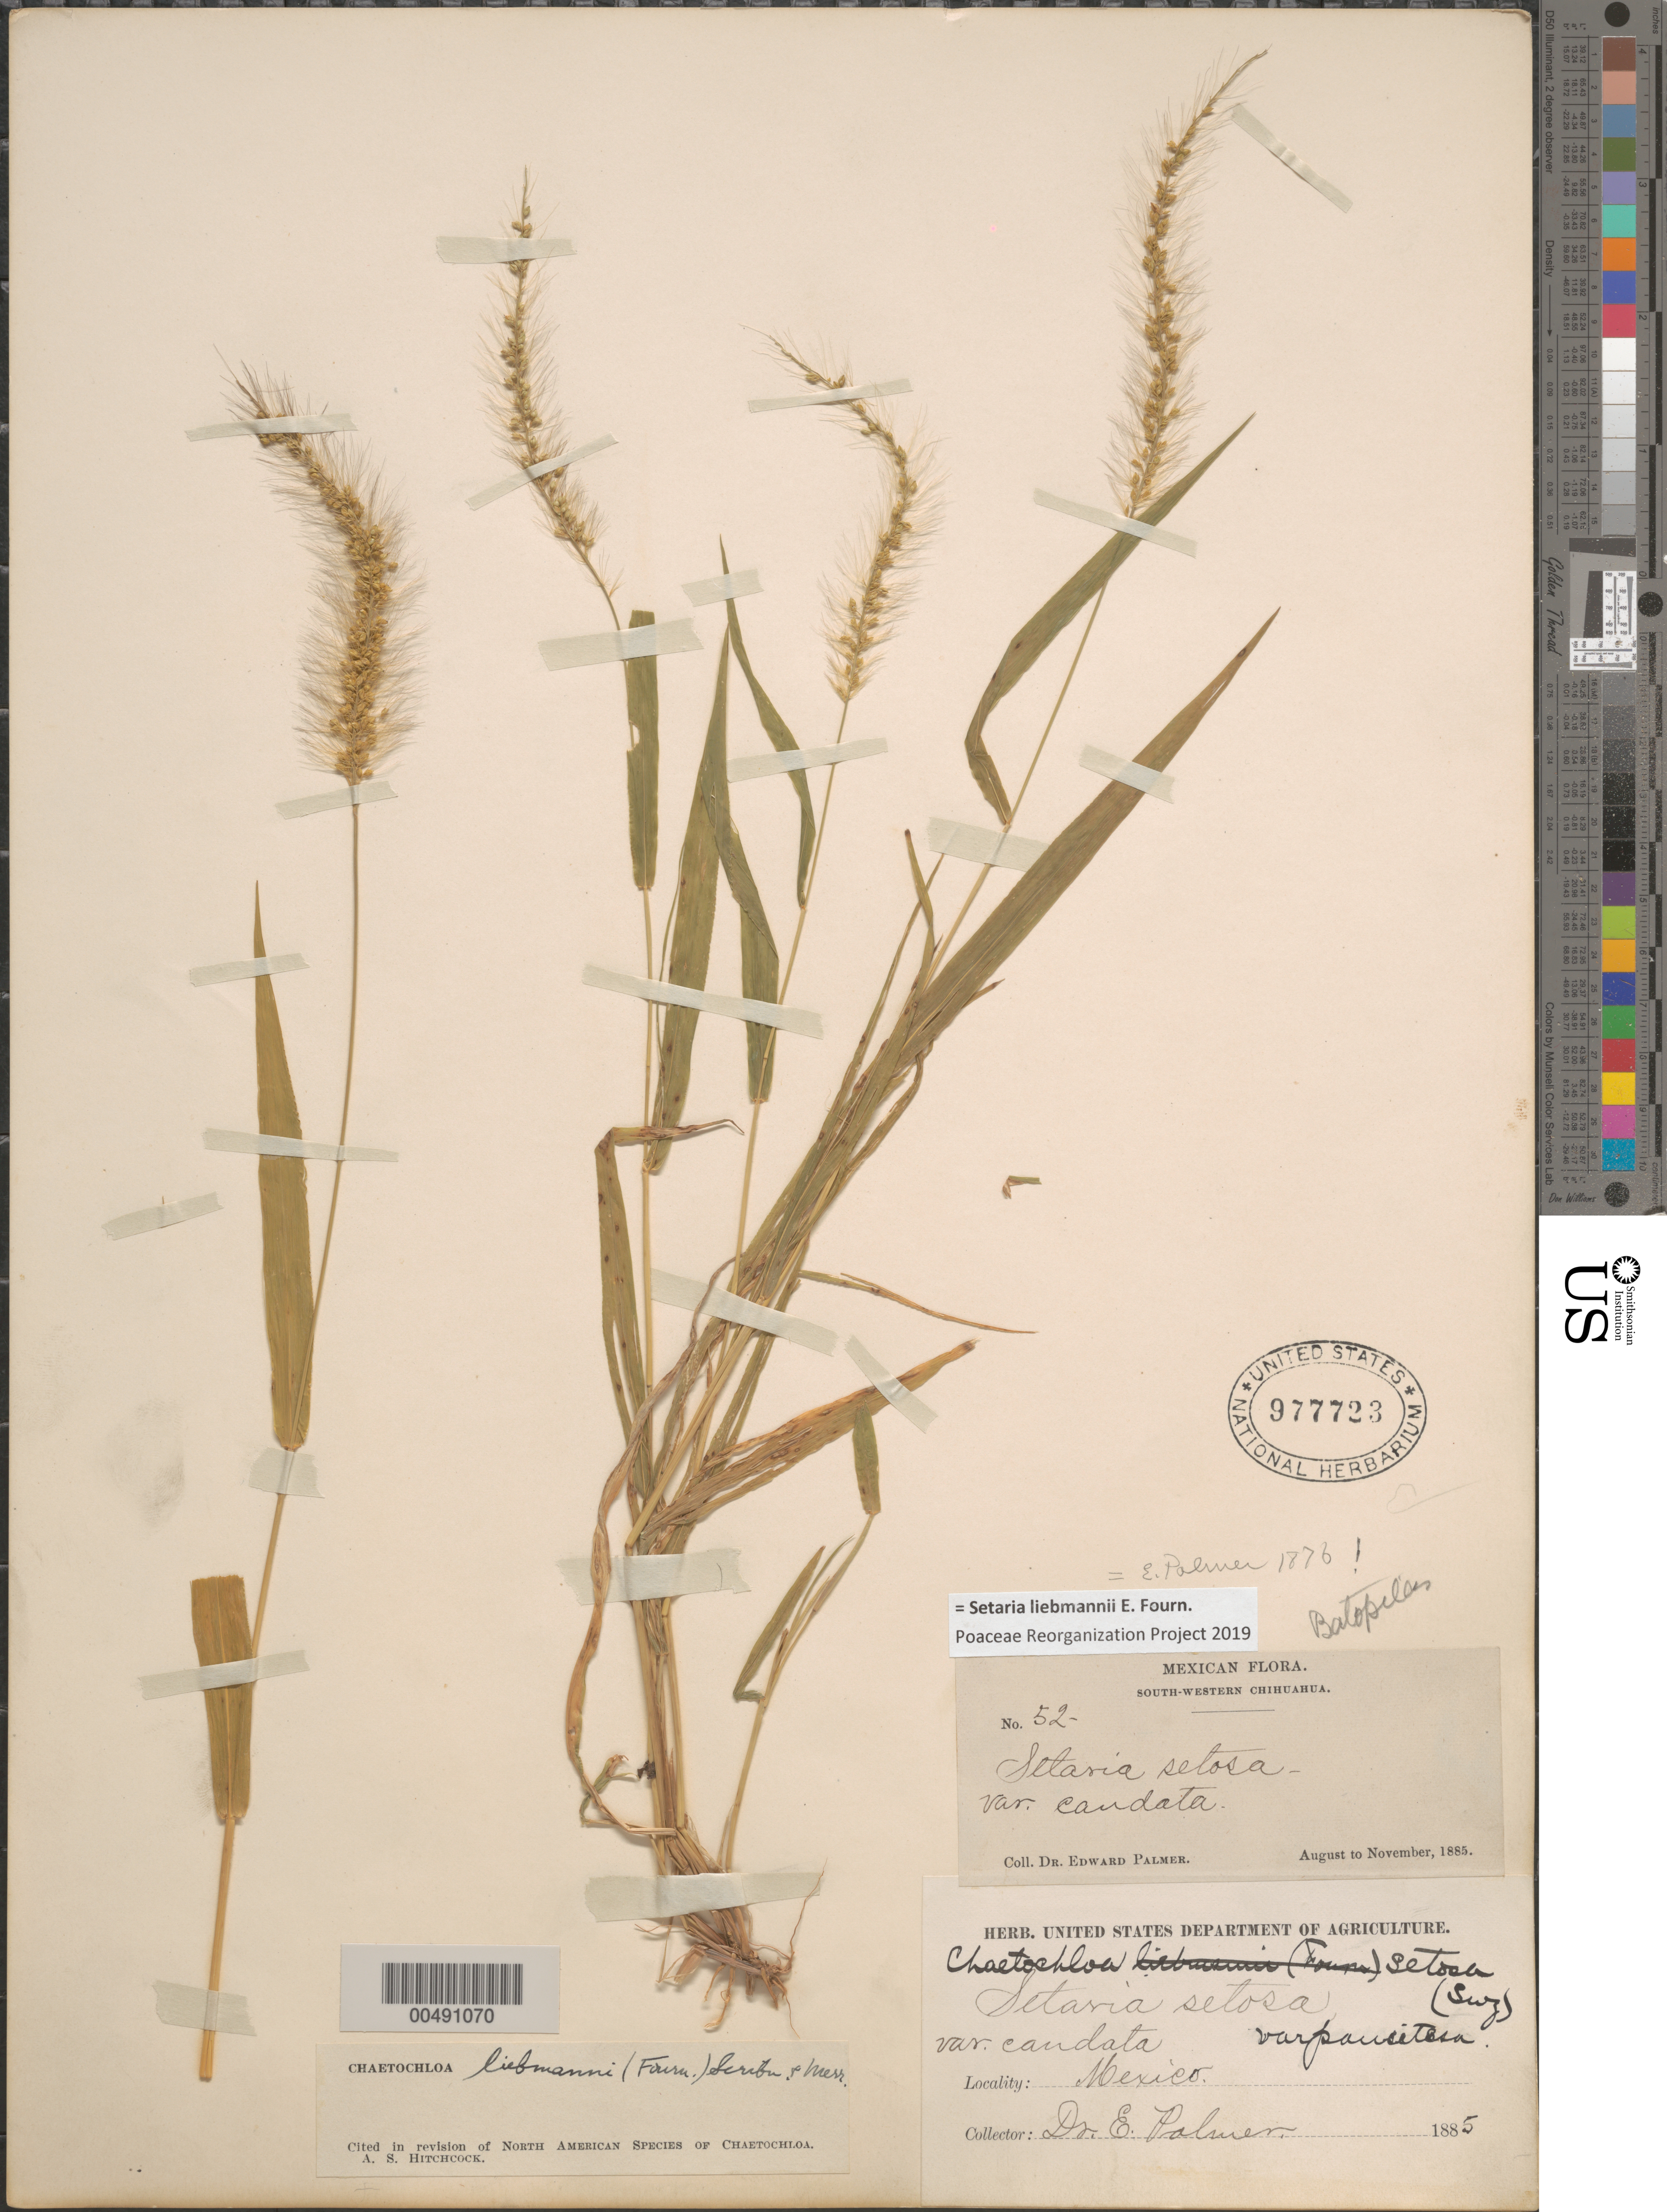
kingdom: Plantae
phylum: Tracheophyta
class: Liliopsida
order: Poales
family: Poaceae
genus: Setaria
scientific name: Setaria liebmannii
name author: E. Fourn.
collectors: E. Palmer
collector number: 52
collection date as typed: Aug 1885 to Nov 1885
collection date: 1885-08/1885-11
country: Mexico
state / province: Chihuahua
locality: SW Chihuahua, Batopilas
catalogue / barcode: US 977723